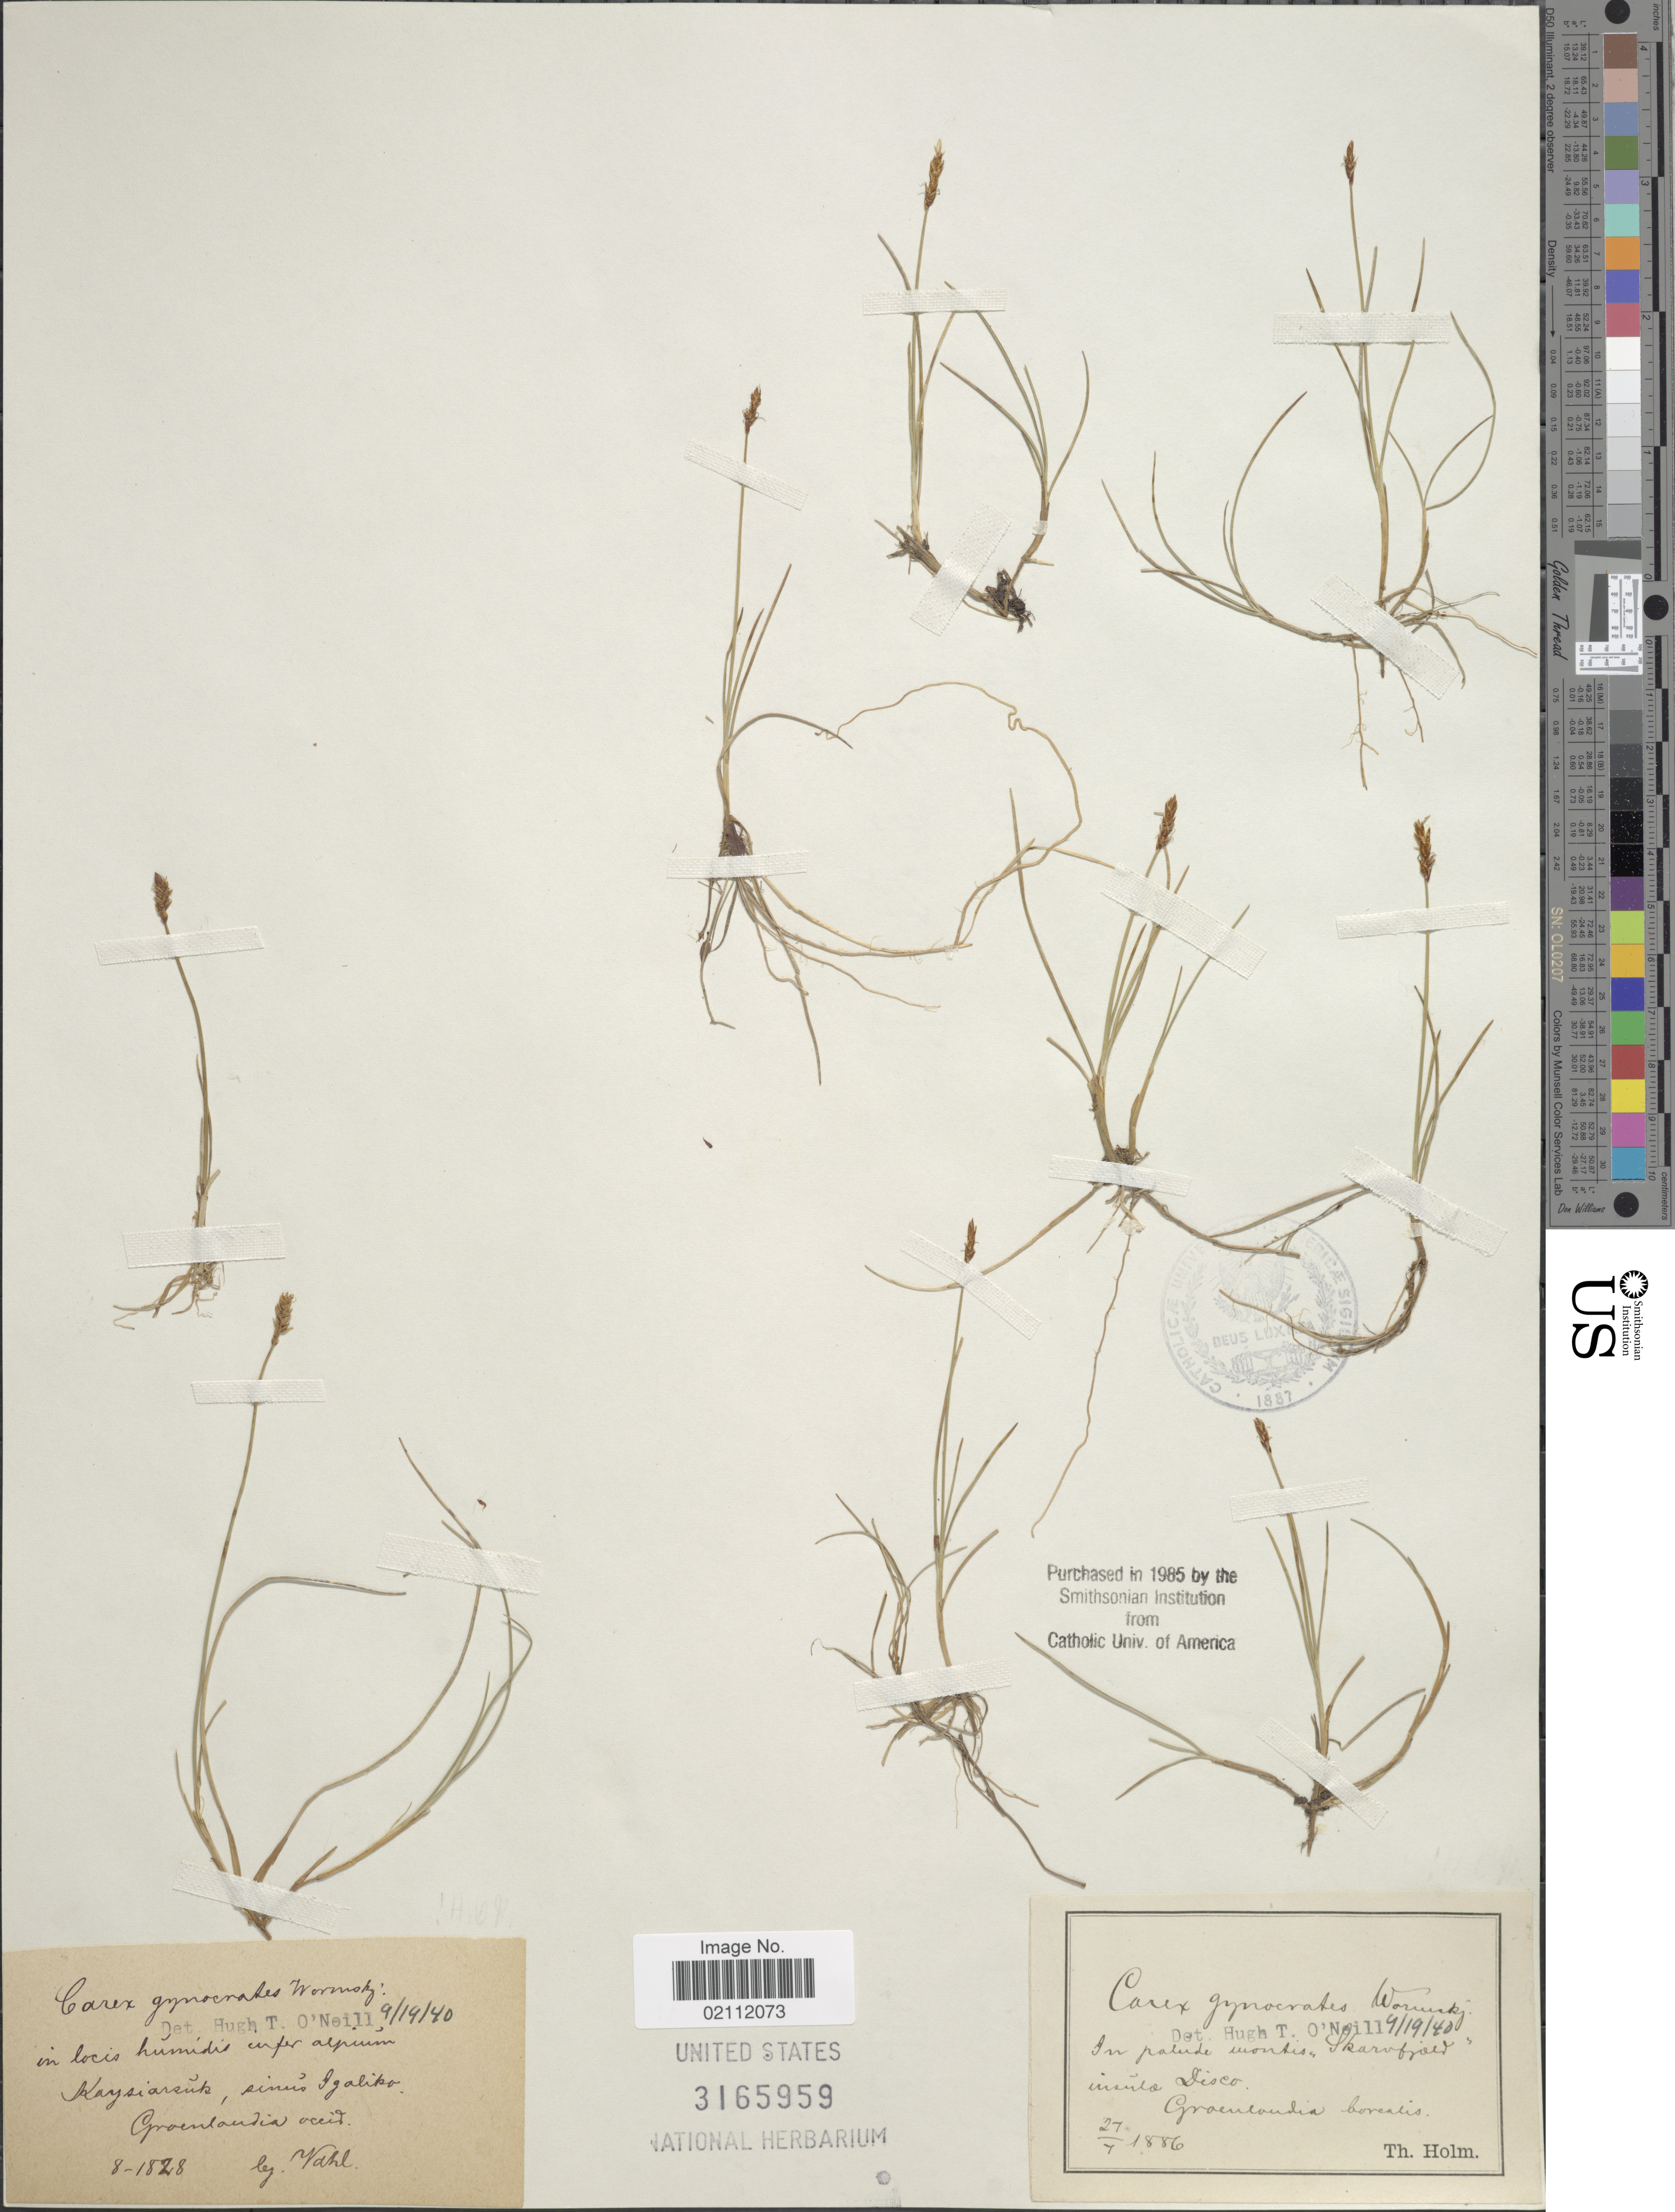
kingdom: Plantae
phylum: Tracheophyta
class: Liliopsida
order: Poales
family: Cyperaceae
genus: Carex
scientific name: Carex nardina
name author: (Hornem.) Fr.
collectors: -- Vahl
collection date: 1828-08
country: Greenland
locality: Enter alpuim Kaysiarsuk, sinus Igaliko. Groenlandia occid.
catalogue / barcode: US 3165959-2